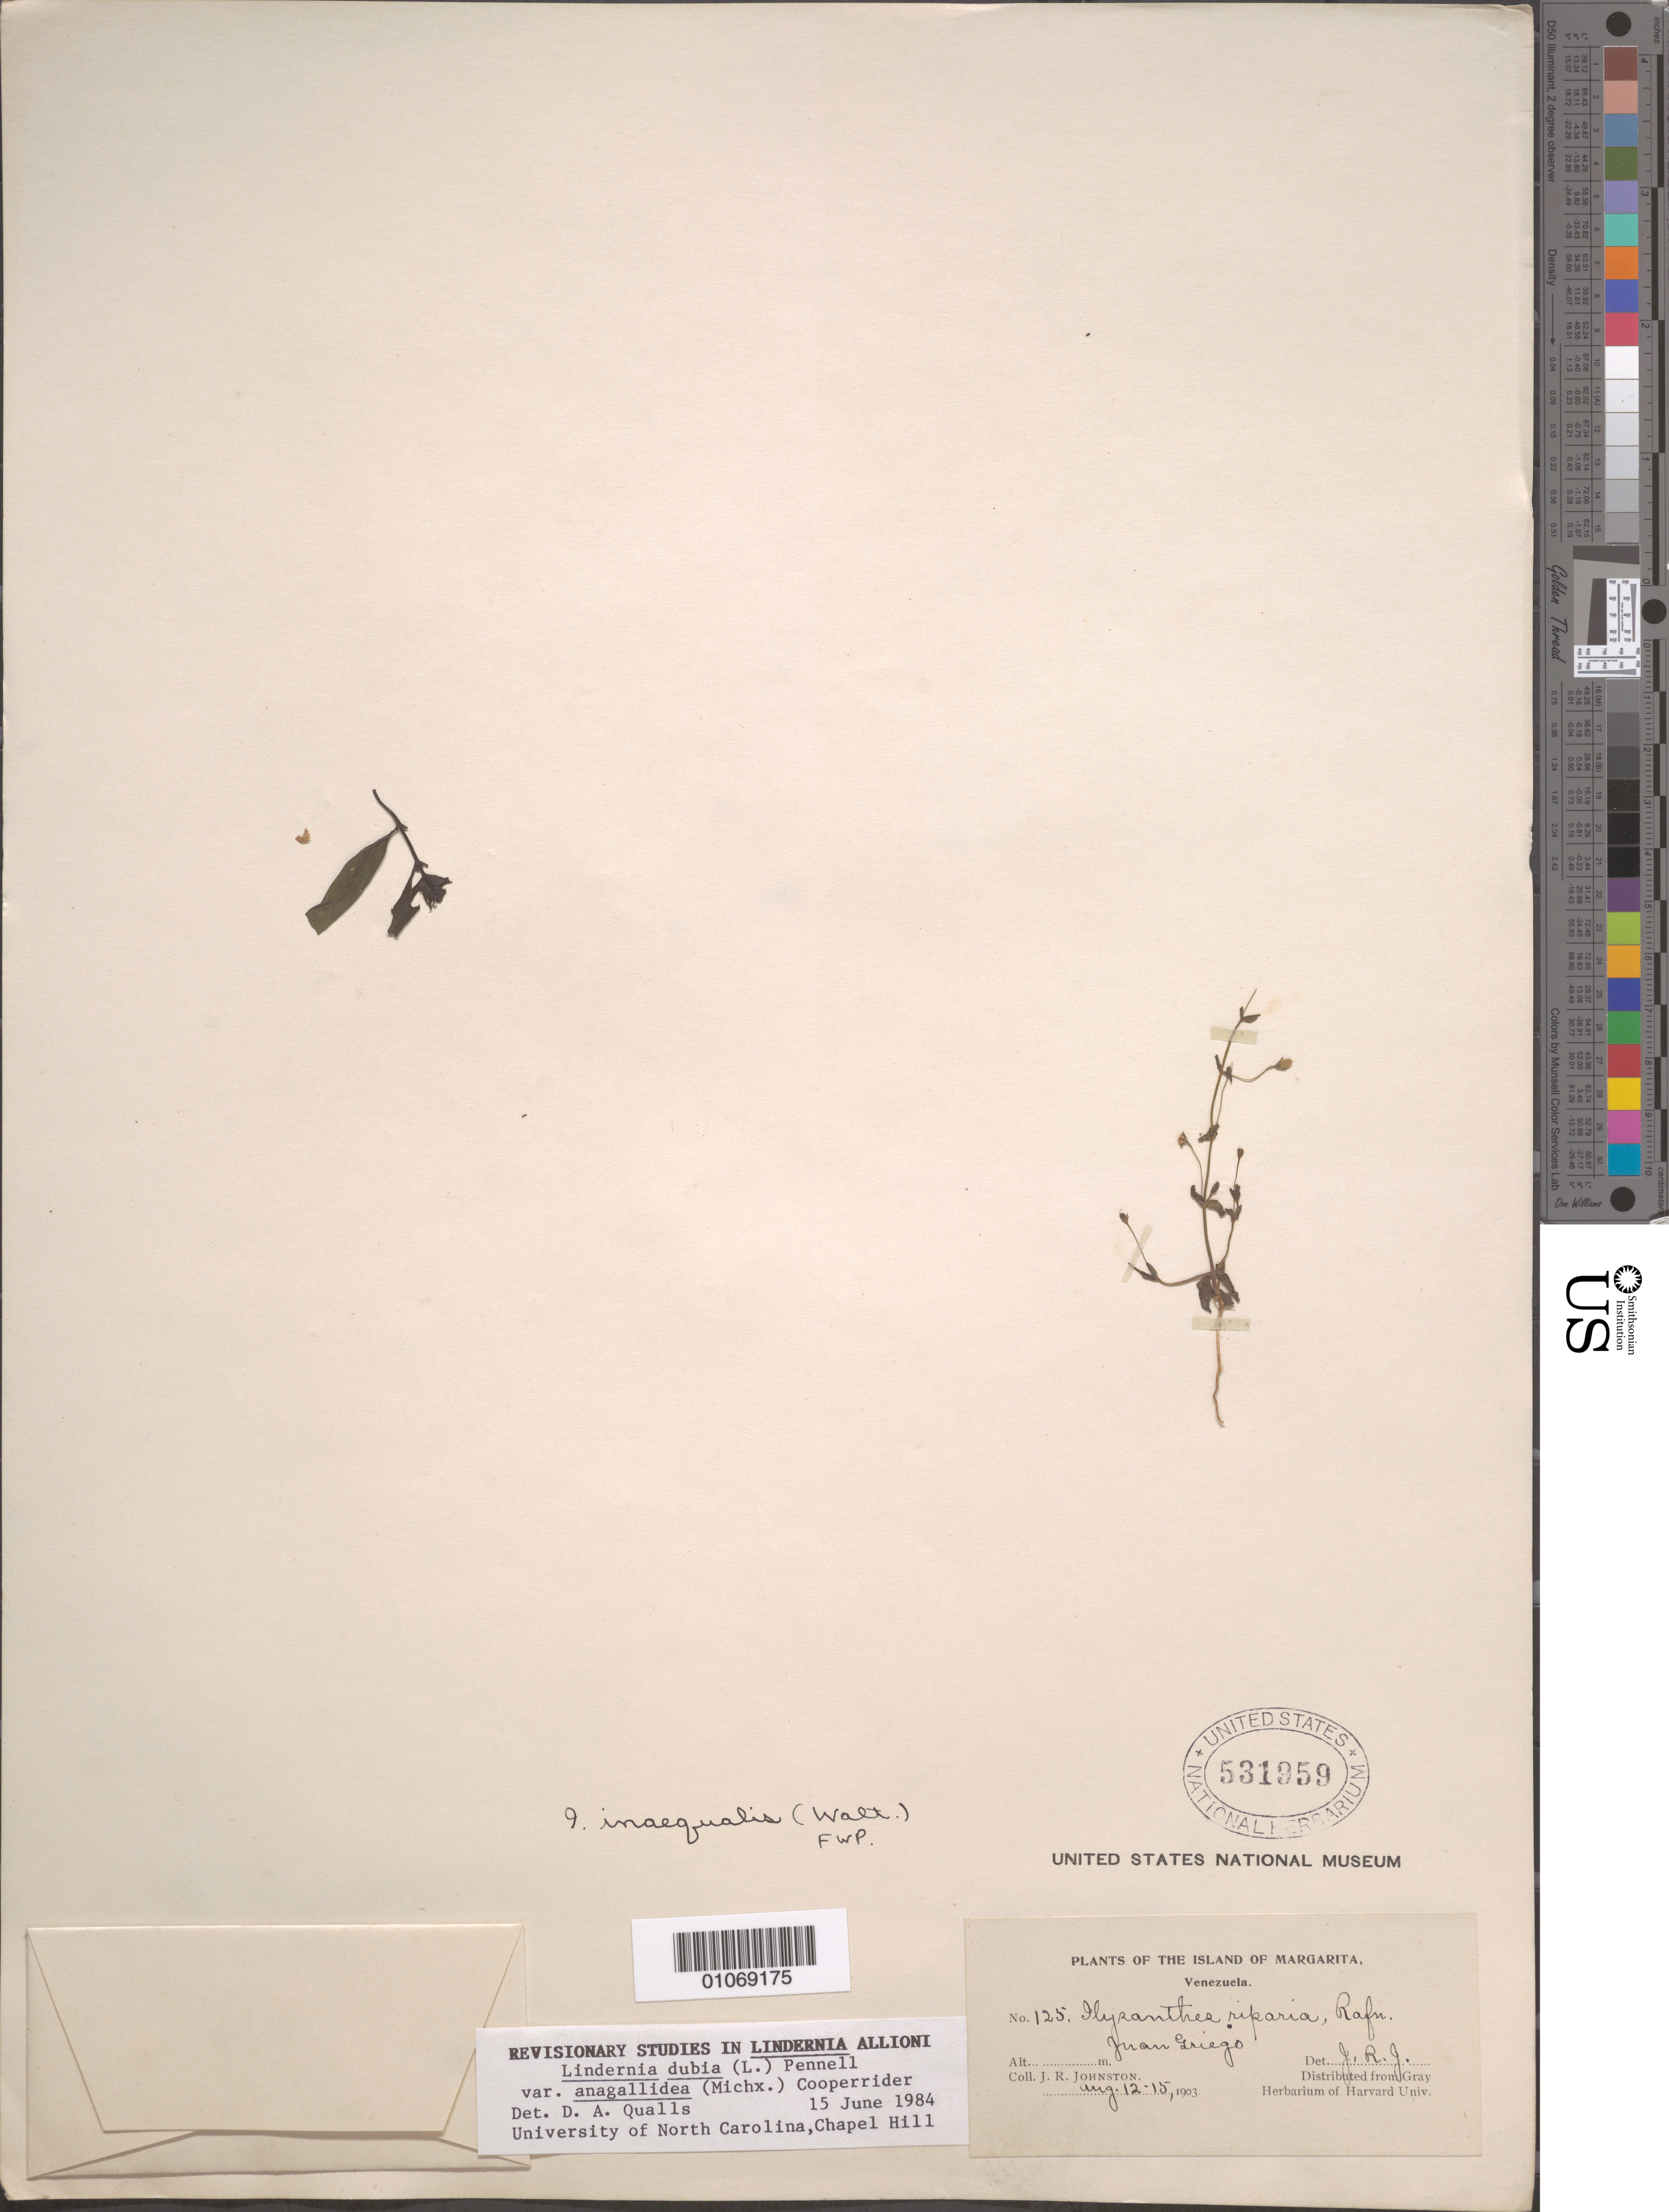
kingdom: Plantae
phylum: Tracheophyta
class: Magnoliopsida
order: Lamiales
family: Linderniaceae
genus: Lindernia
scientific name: Lindernia dubia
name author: (L.) Pennell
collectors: J. Johnston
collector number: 125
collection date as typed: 12 Aug 1915 to 15 Aug 1915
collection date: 1915-08-12/1915-08-15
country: Venezuela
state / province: Nueva Esparta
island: Margarita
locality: Juan Griego.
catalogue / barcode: US 531959